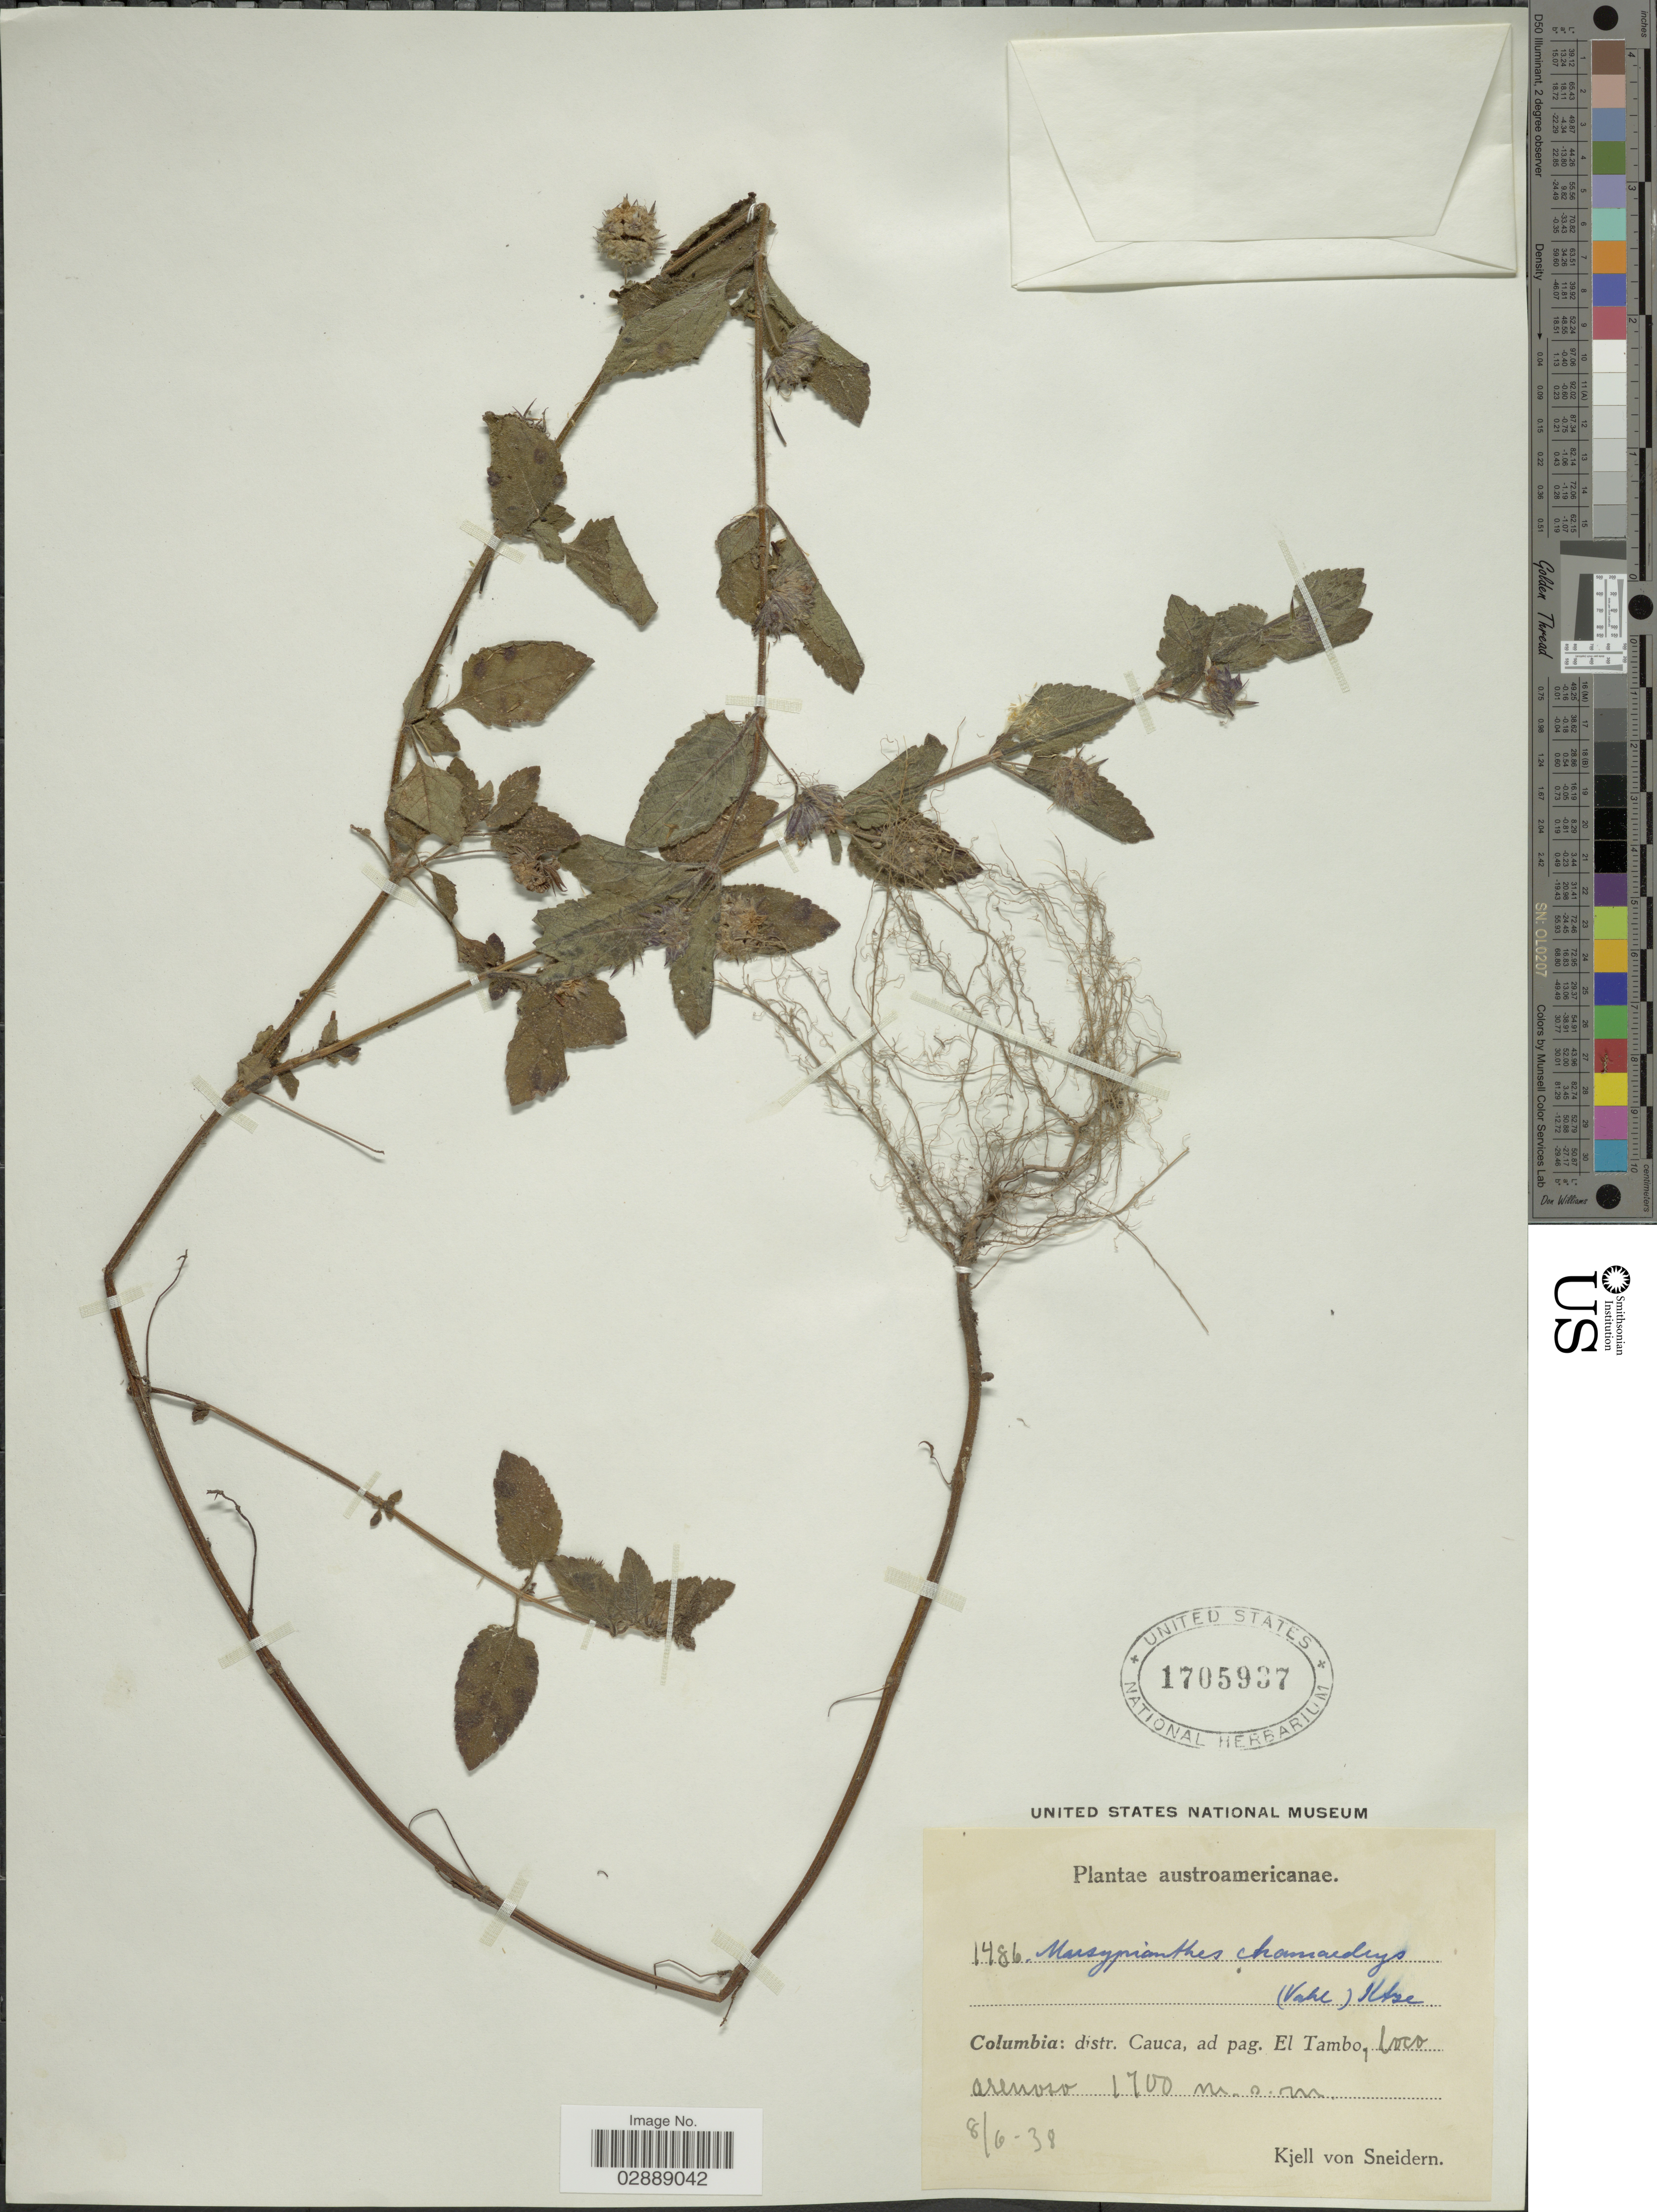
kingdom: Plantae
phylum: Tracheophyta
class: Magnoliopsida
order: Lamiales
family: Lamiaceae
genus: Marsypianthes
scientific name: Marsypianthes chamaedrys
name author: (Vahl) Kuntze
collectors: K. von Sneidern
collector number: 1486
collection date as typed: Transcribed d/m/y: 8/6/38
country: Colombia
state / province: Cauca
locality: Austroamericanae. Distr. Cauca, ad pag. El Tambo.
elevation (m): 1700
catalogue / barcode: US 1705937